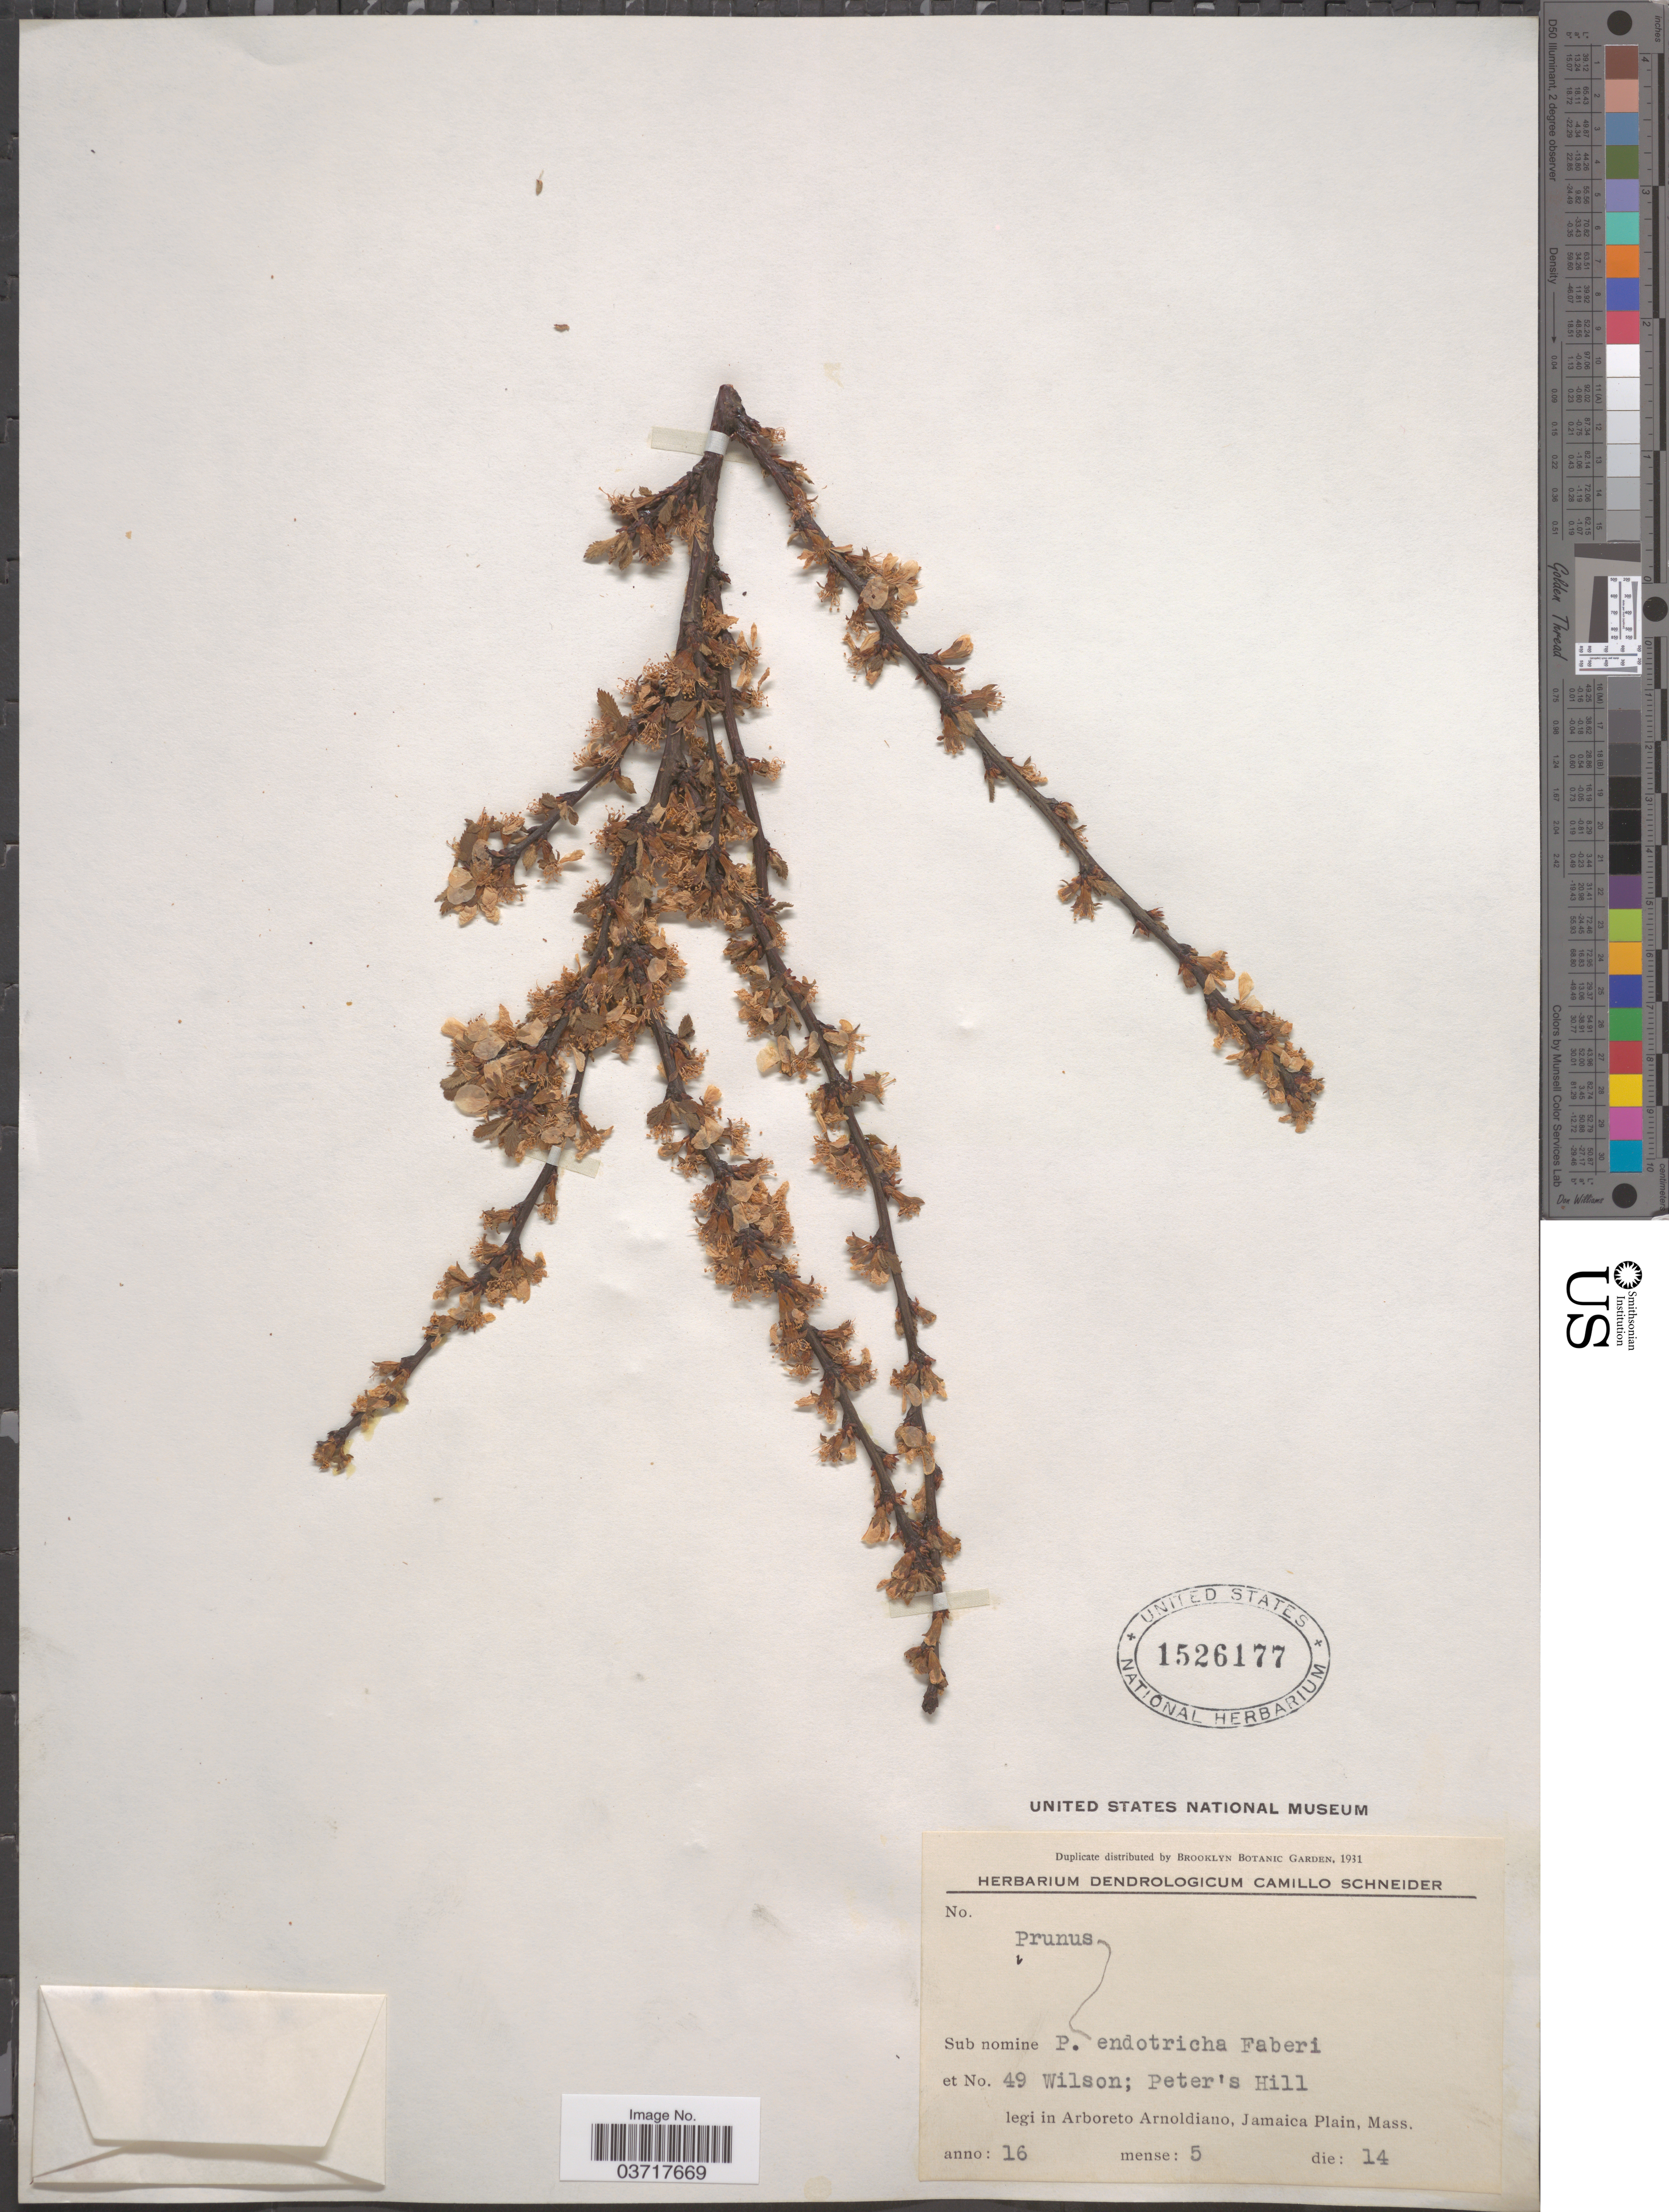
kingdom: Plantae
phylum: Tracheophyta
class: Magnoliopsida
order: Rosales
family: Rosaceae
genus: Prunus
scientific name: Prunus endotricha ined.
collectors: ex herb. Dendrologicum C. Schneider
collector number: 49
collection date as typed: Transcribed d/m/y: 14/5/16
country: United States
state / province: Massachusetts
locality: Wilson; Peter's Hill. [unsure placement] In Arboreto Arnoldiano, Jamaica Plain.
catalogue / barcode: US 1526177